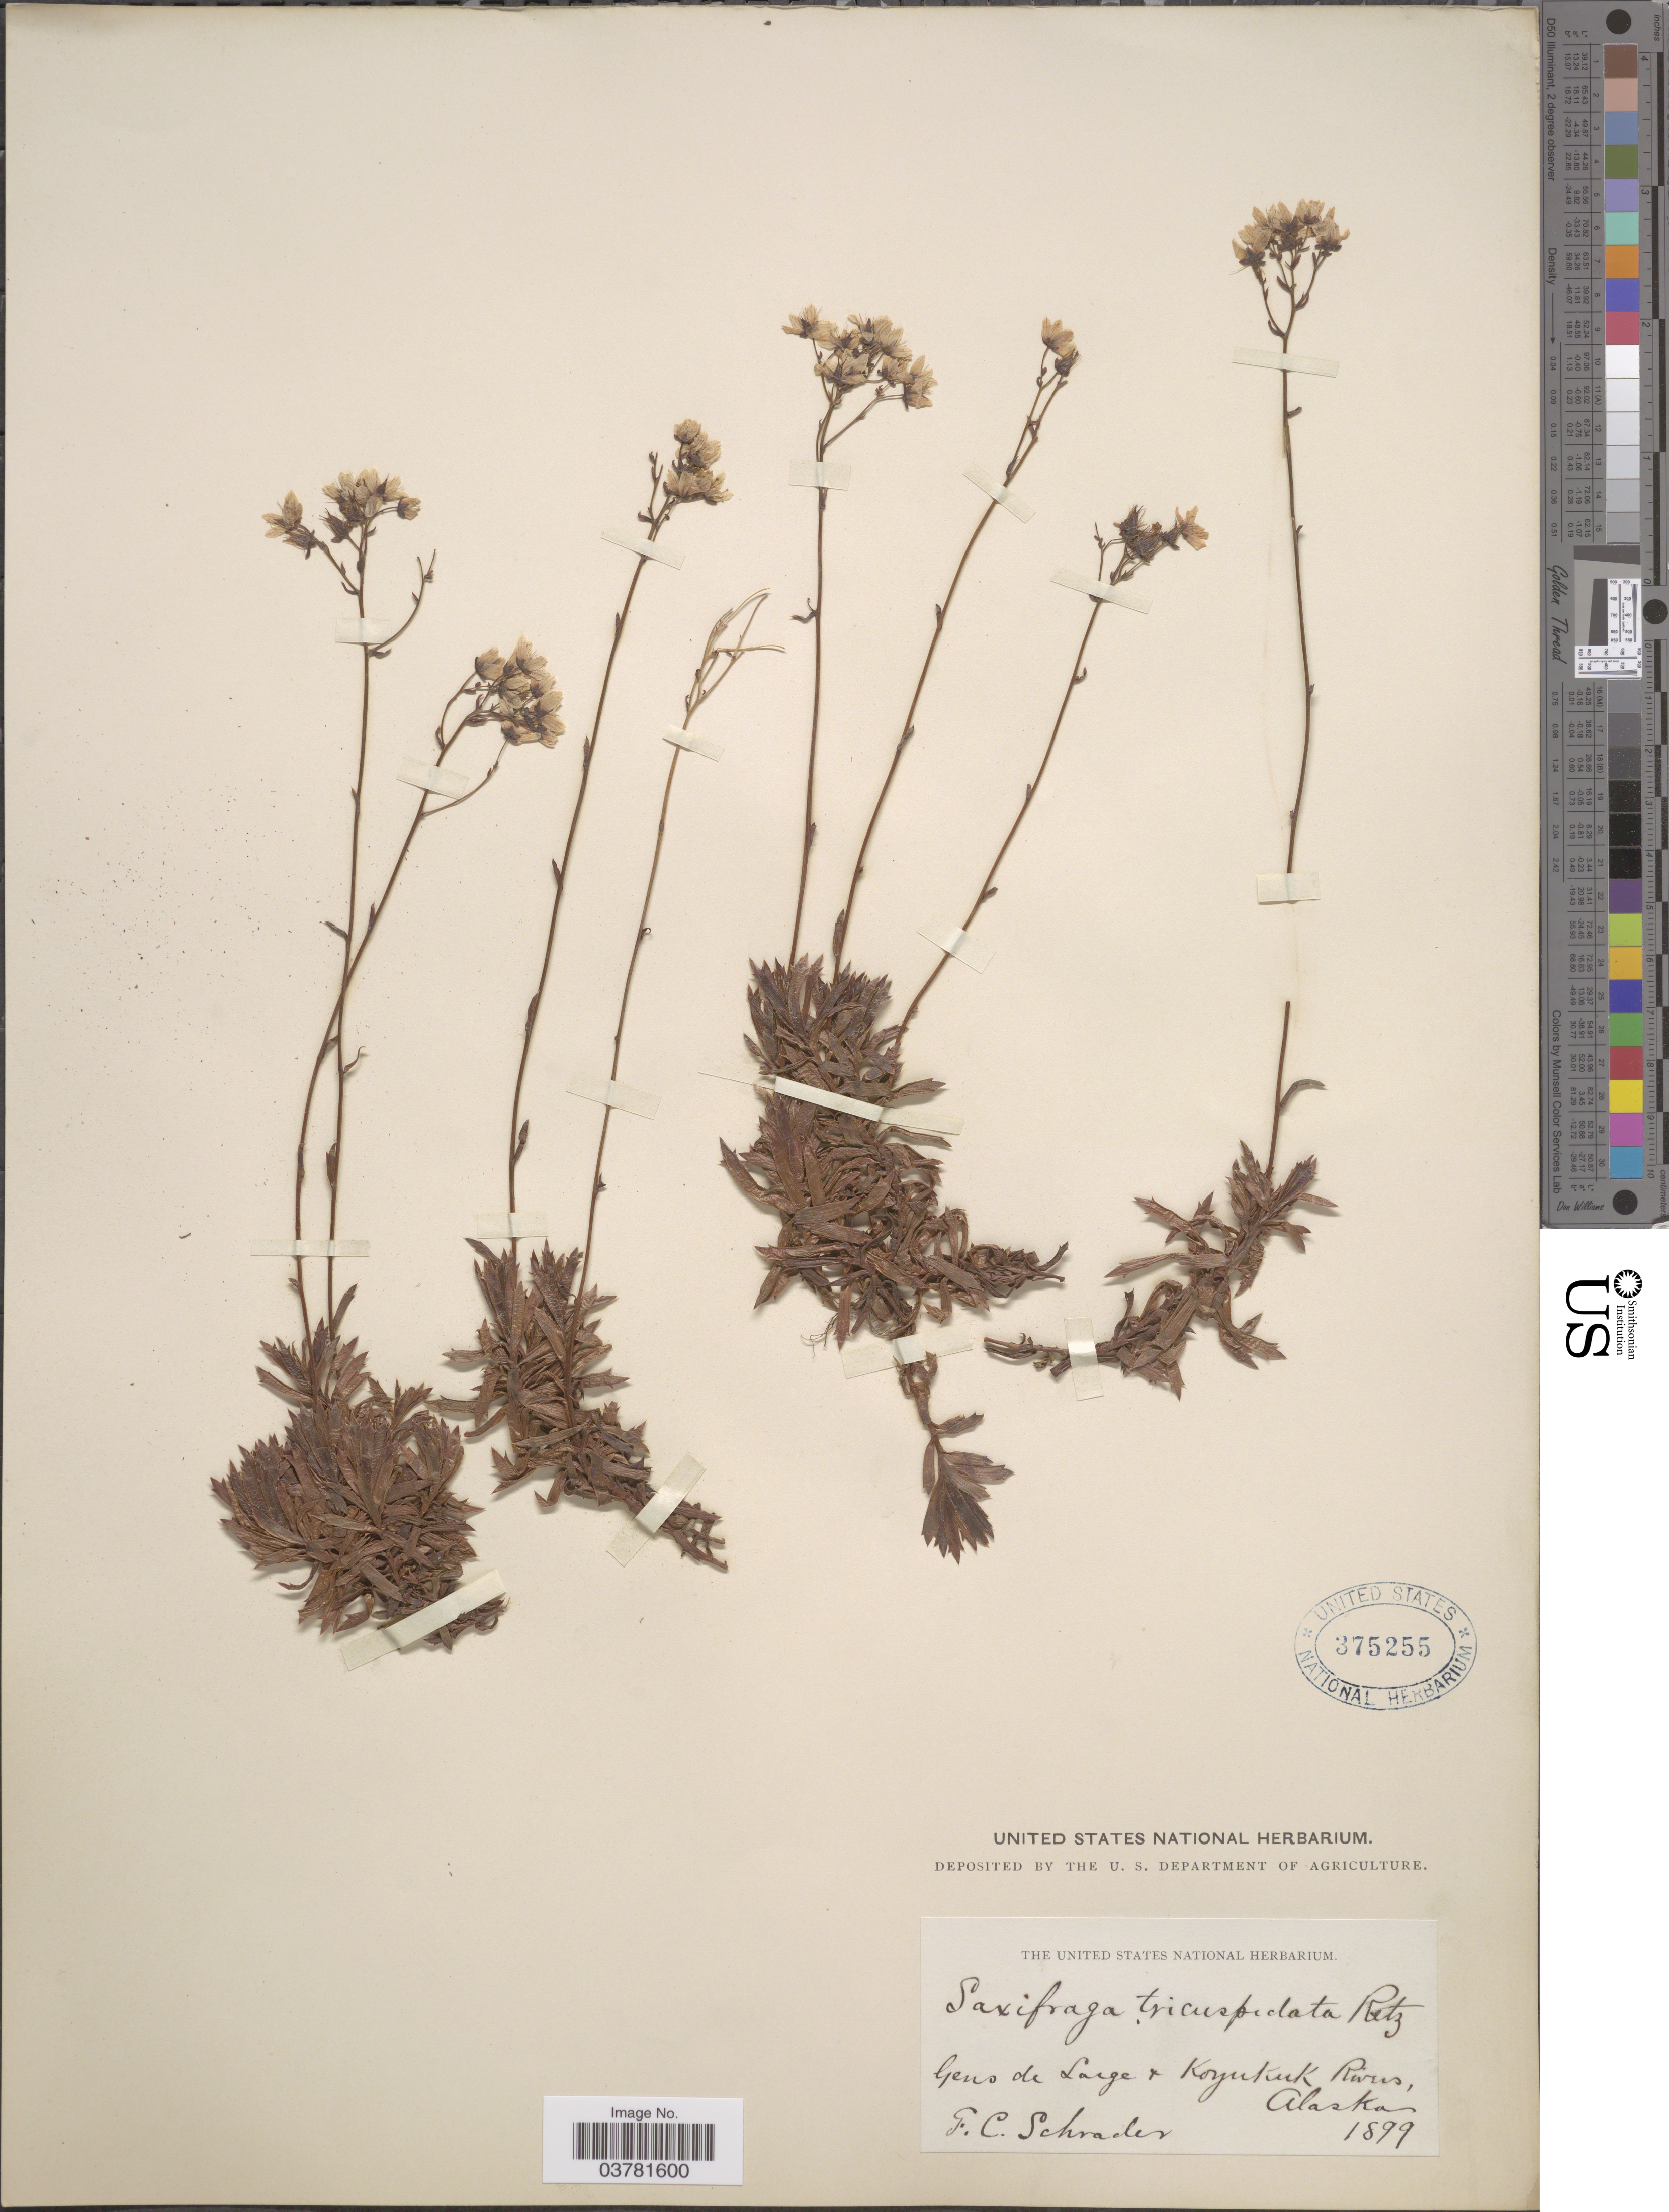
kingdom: Plantae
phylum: Tracheophyta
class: Magnoliopsida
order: Saxifragales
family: Saxifragaceae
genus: Saxifraga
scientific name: Saxifraga tricuspidata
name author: Rottb.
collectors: F. C. Schrader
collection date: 1899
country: United States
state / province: Alaska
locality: Gens de Large & KoyuKuk Rivers.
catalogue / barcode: US 375255